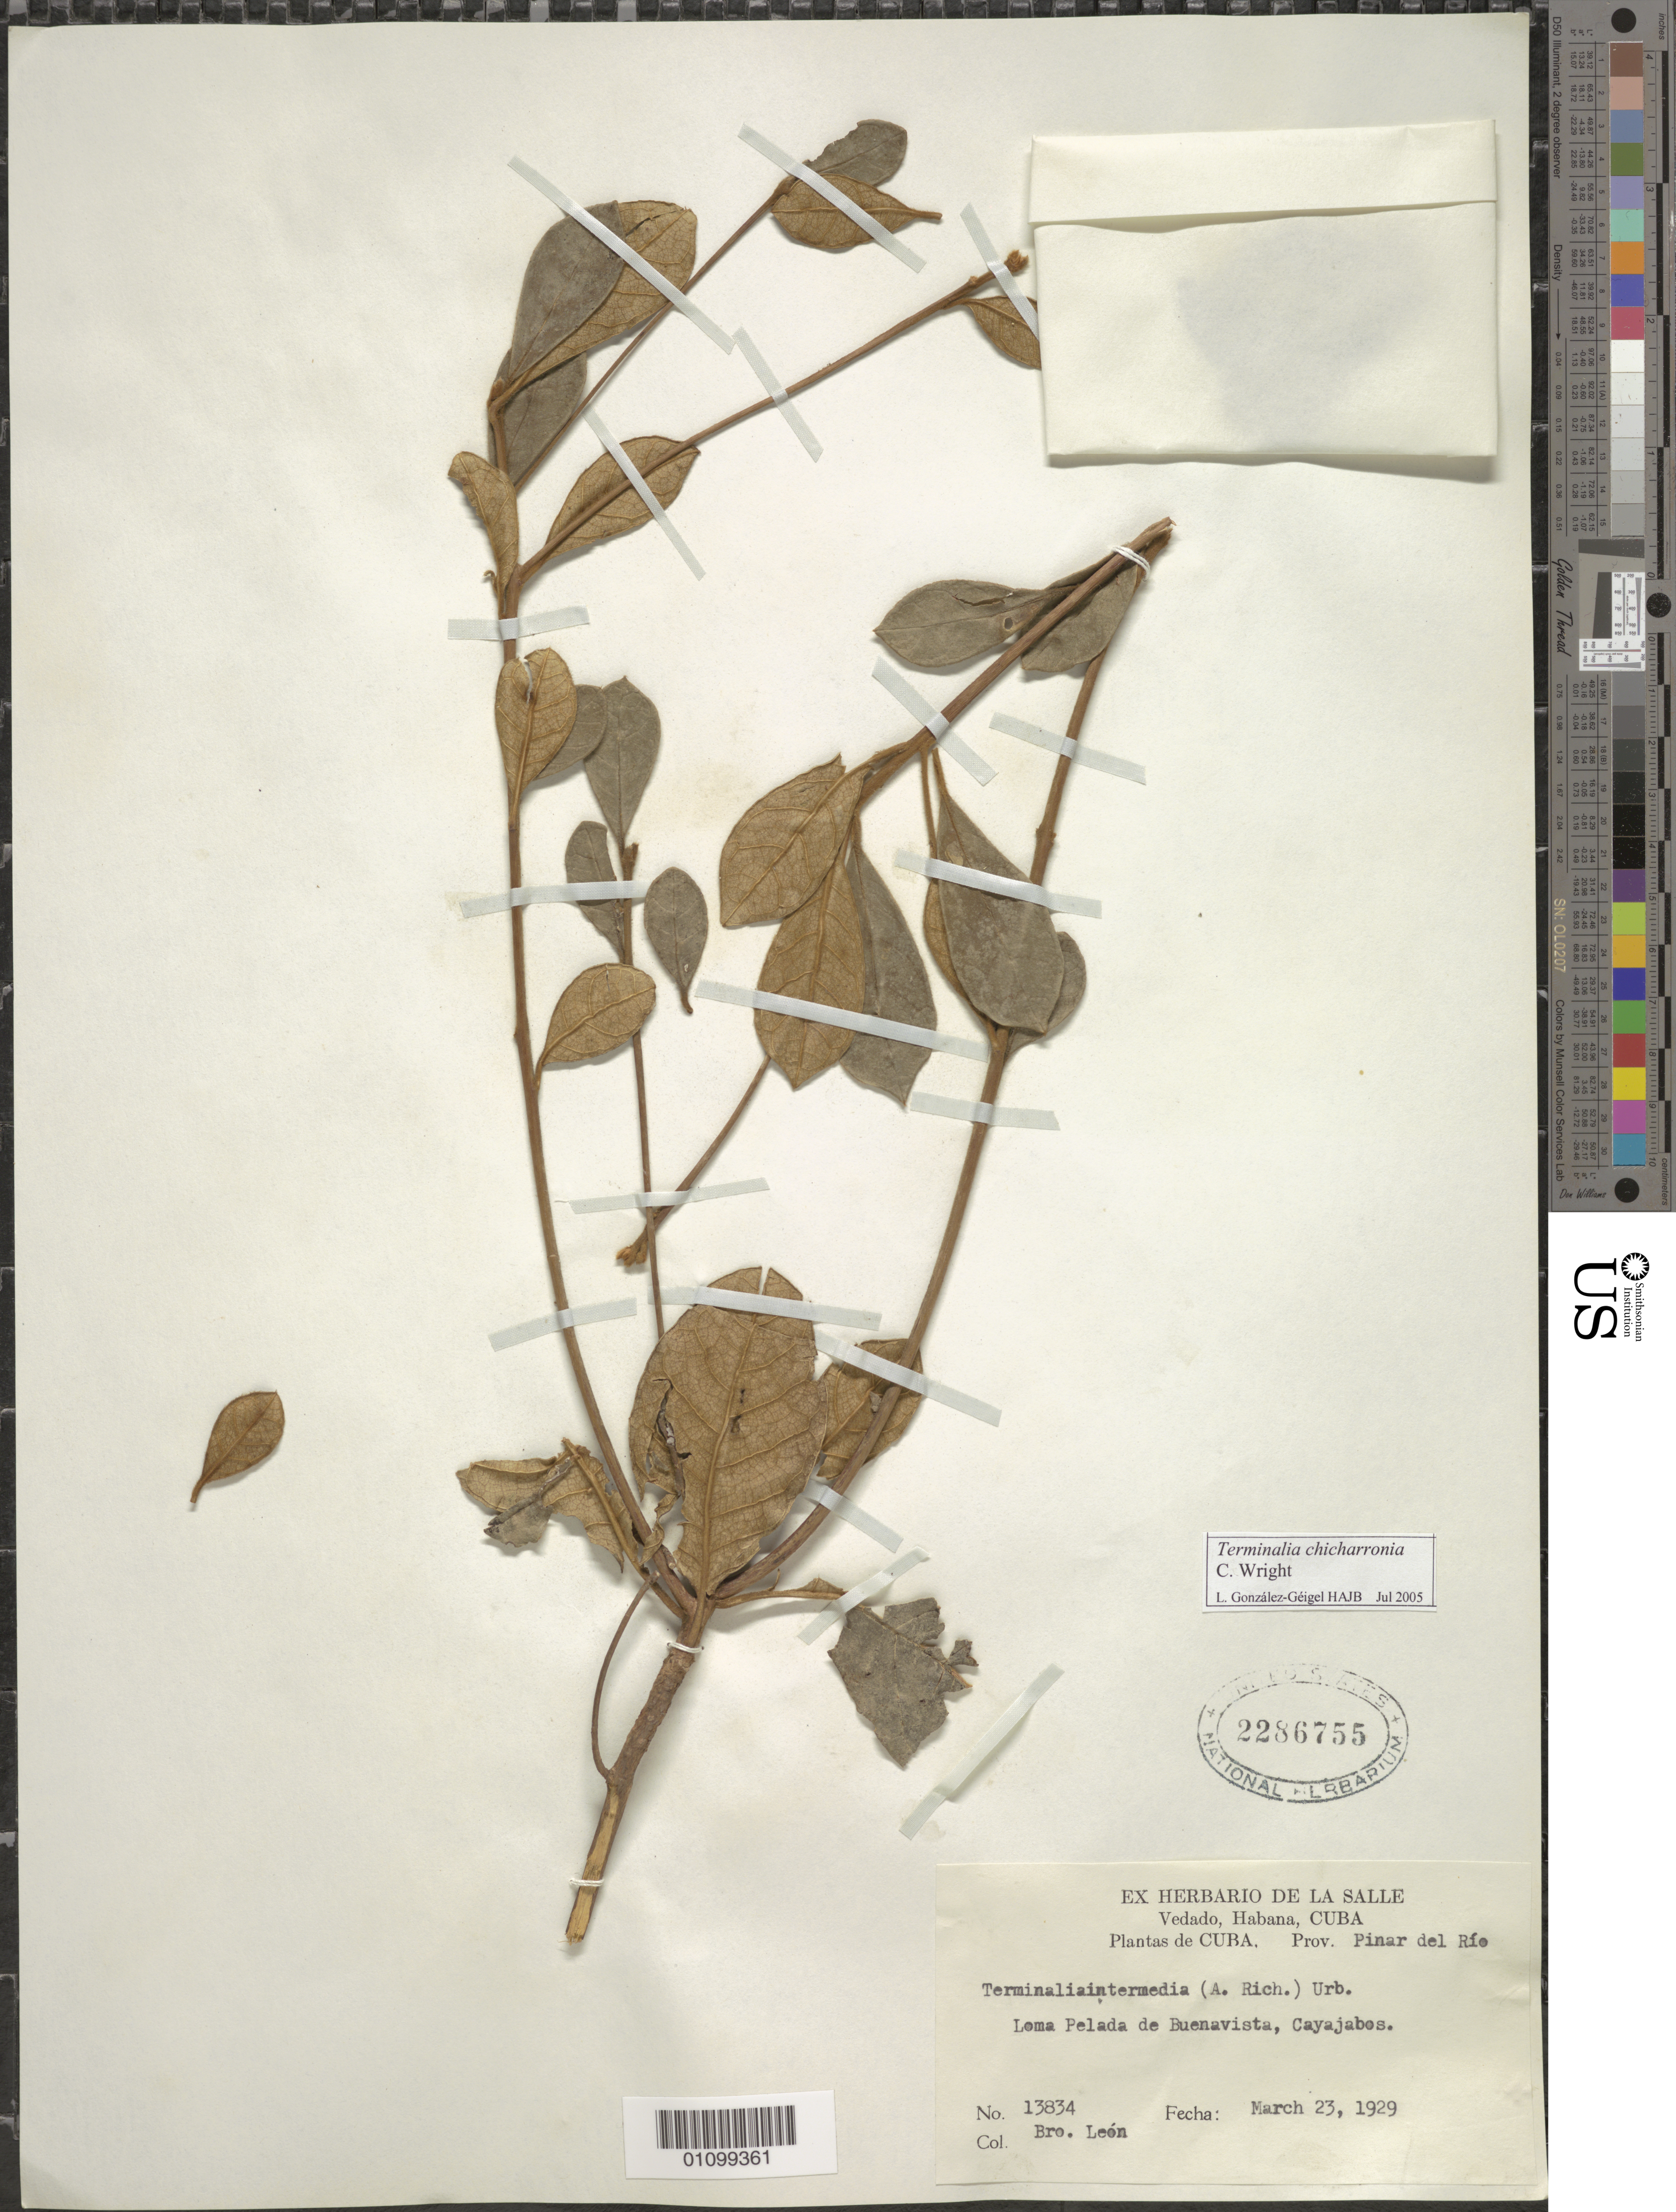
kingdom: Plantae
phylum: Tracheophyta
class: Magnoliopsida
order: Myrtales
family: Combretaceae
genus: Terminalia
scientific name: Terminalia chicharronia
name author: Wright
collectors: Bro. León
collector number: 13834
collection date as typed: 23 Mar 1929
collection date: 1929-03-23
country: Cuba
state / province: Pinar del Rio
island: Cuba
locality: Loma Pelada de Buenavista, Cayajabes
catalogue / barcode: US 2286755